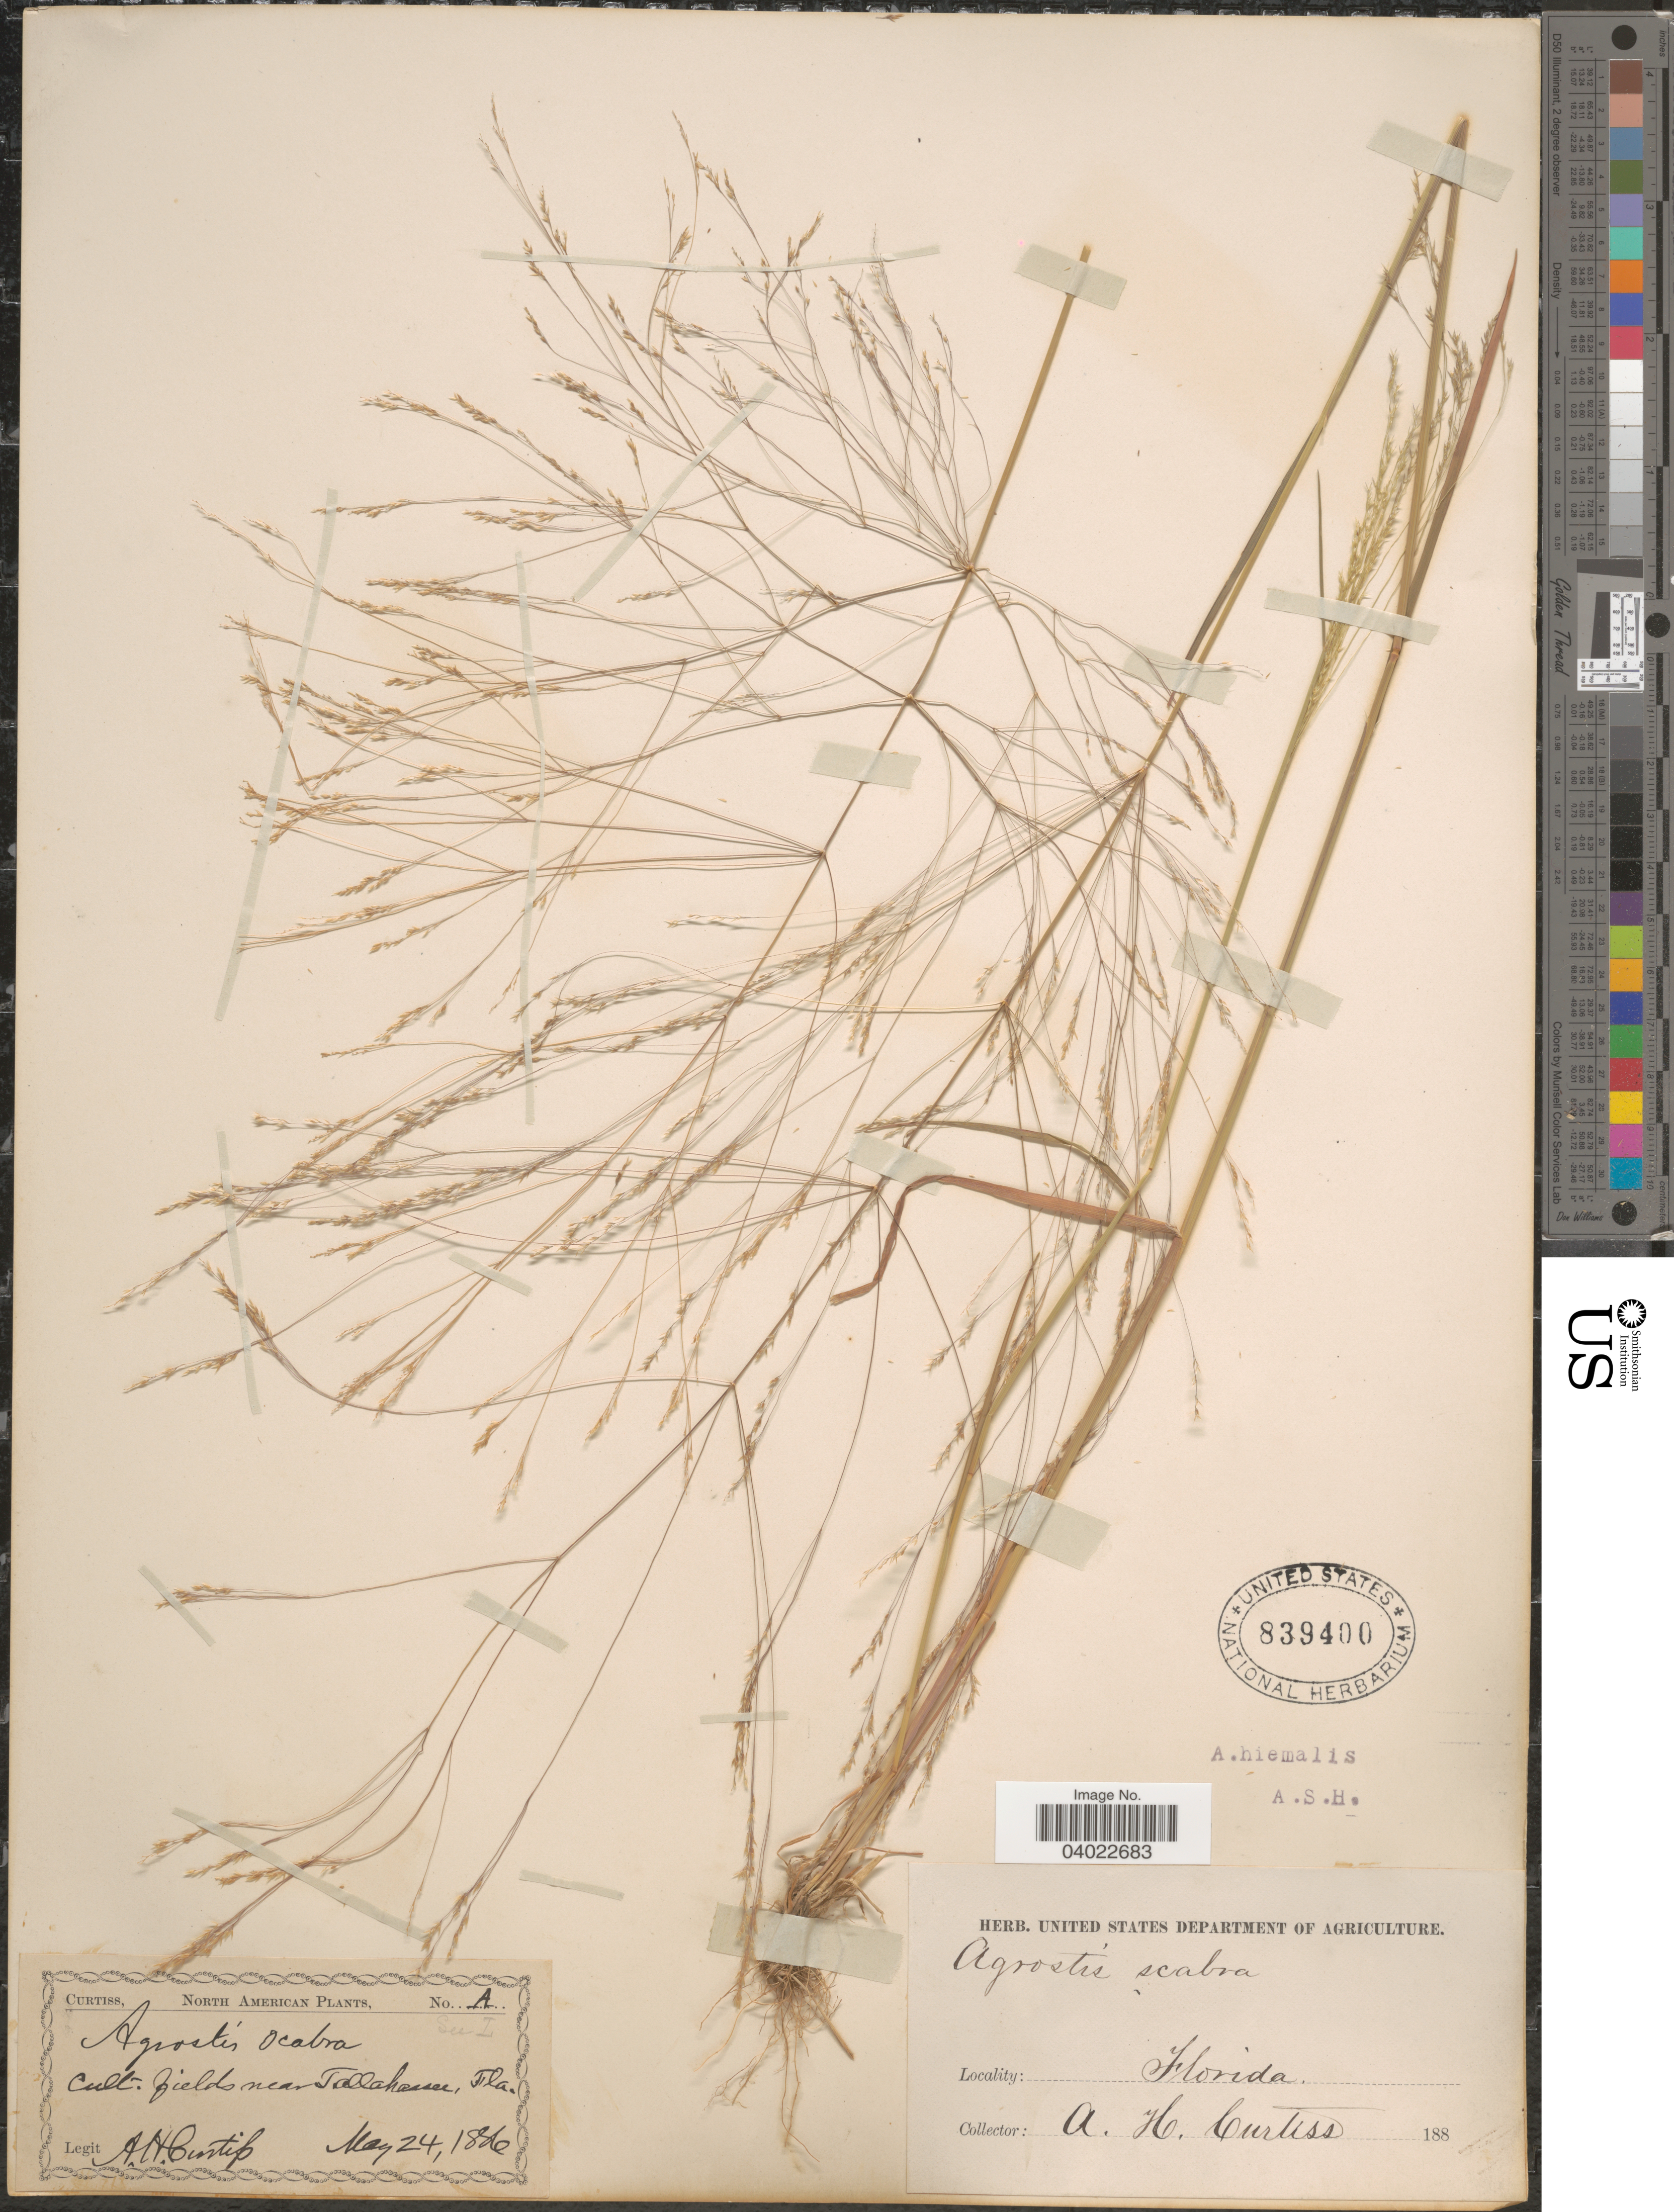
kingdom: Plantae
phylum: Tracheophyta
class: Liliopsida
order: Poales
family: Poaceae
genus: Agrostis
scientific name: Agrostis scabra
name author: Willd.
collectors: A. H. Curtiss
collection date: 1886-05-24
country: United States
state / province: Florida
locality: Cult. fields near Tallahassee.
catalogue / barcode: US 839400